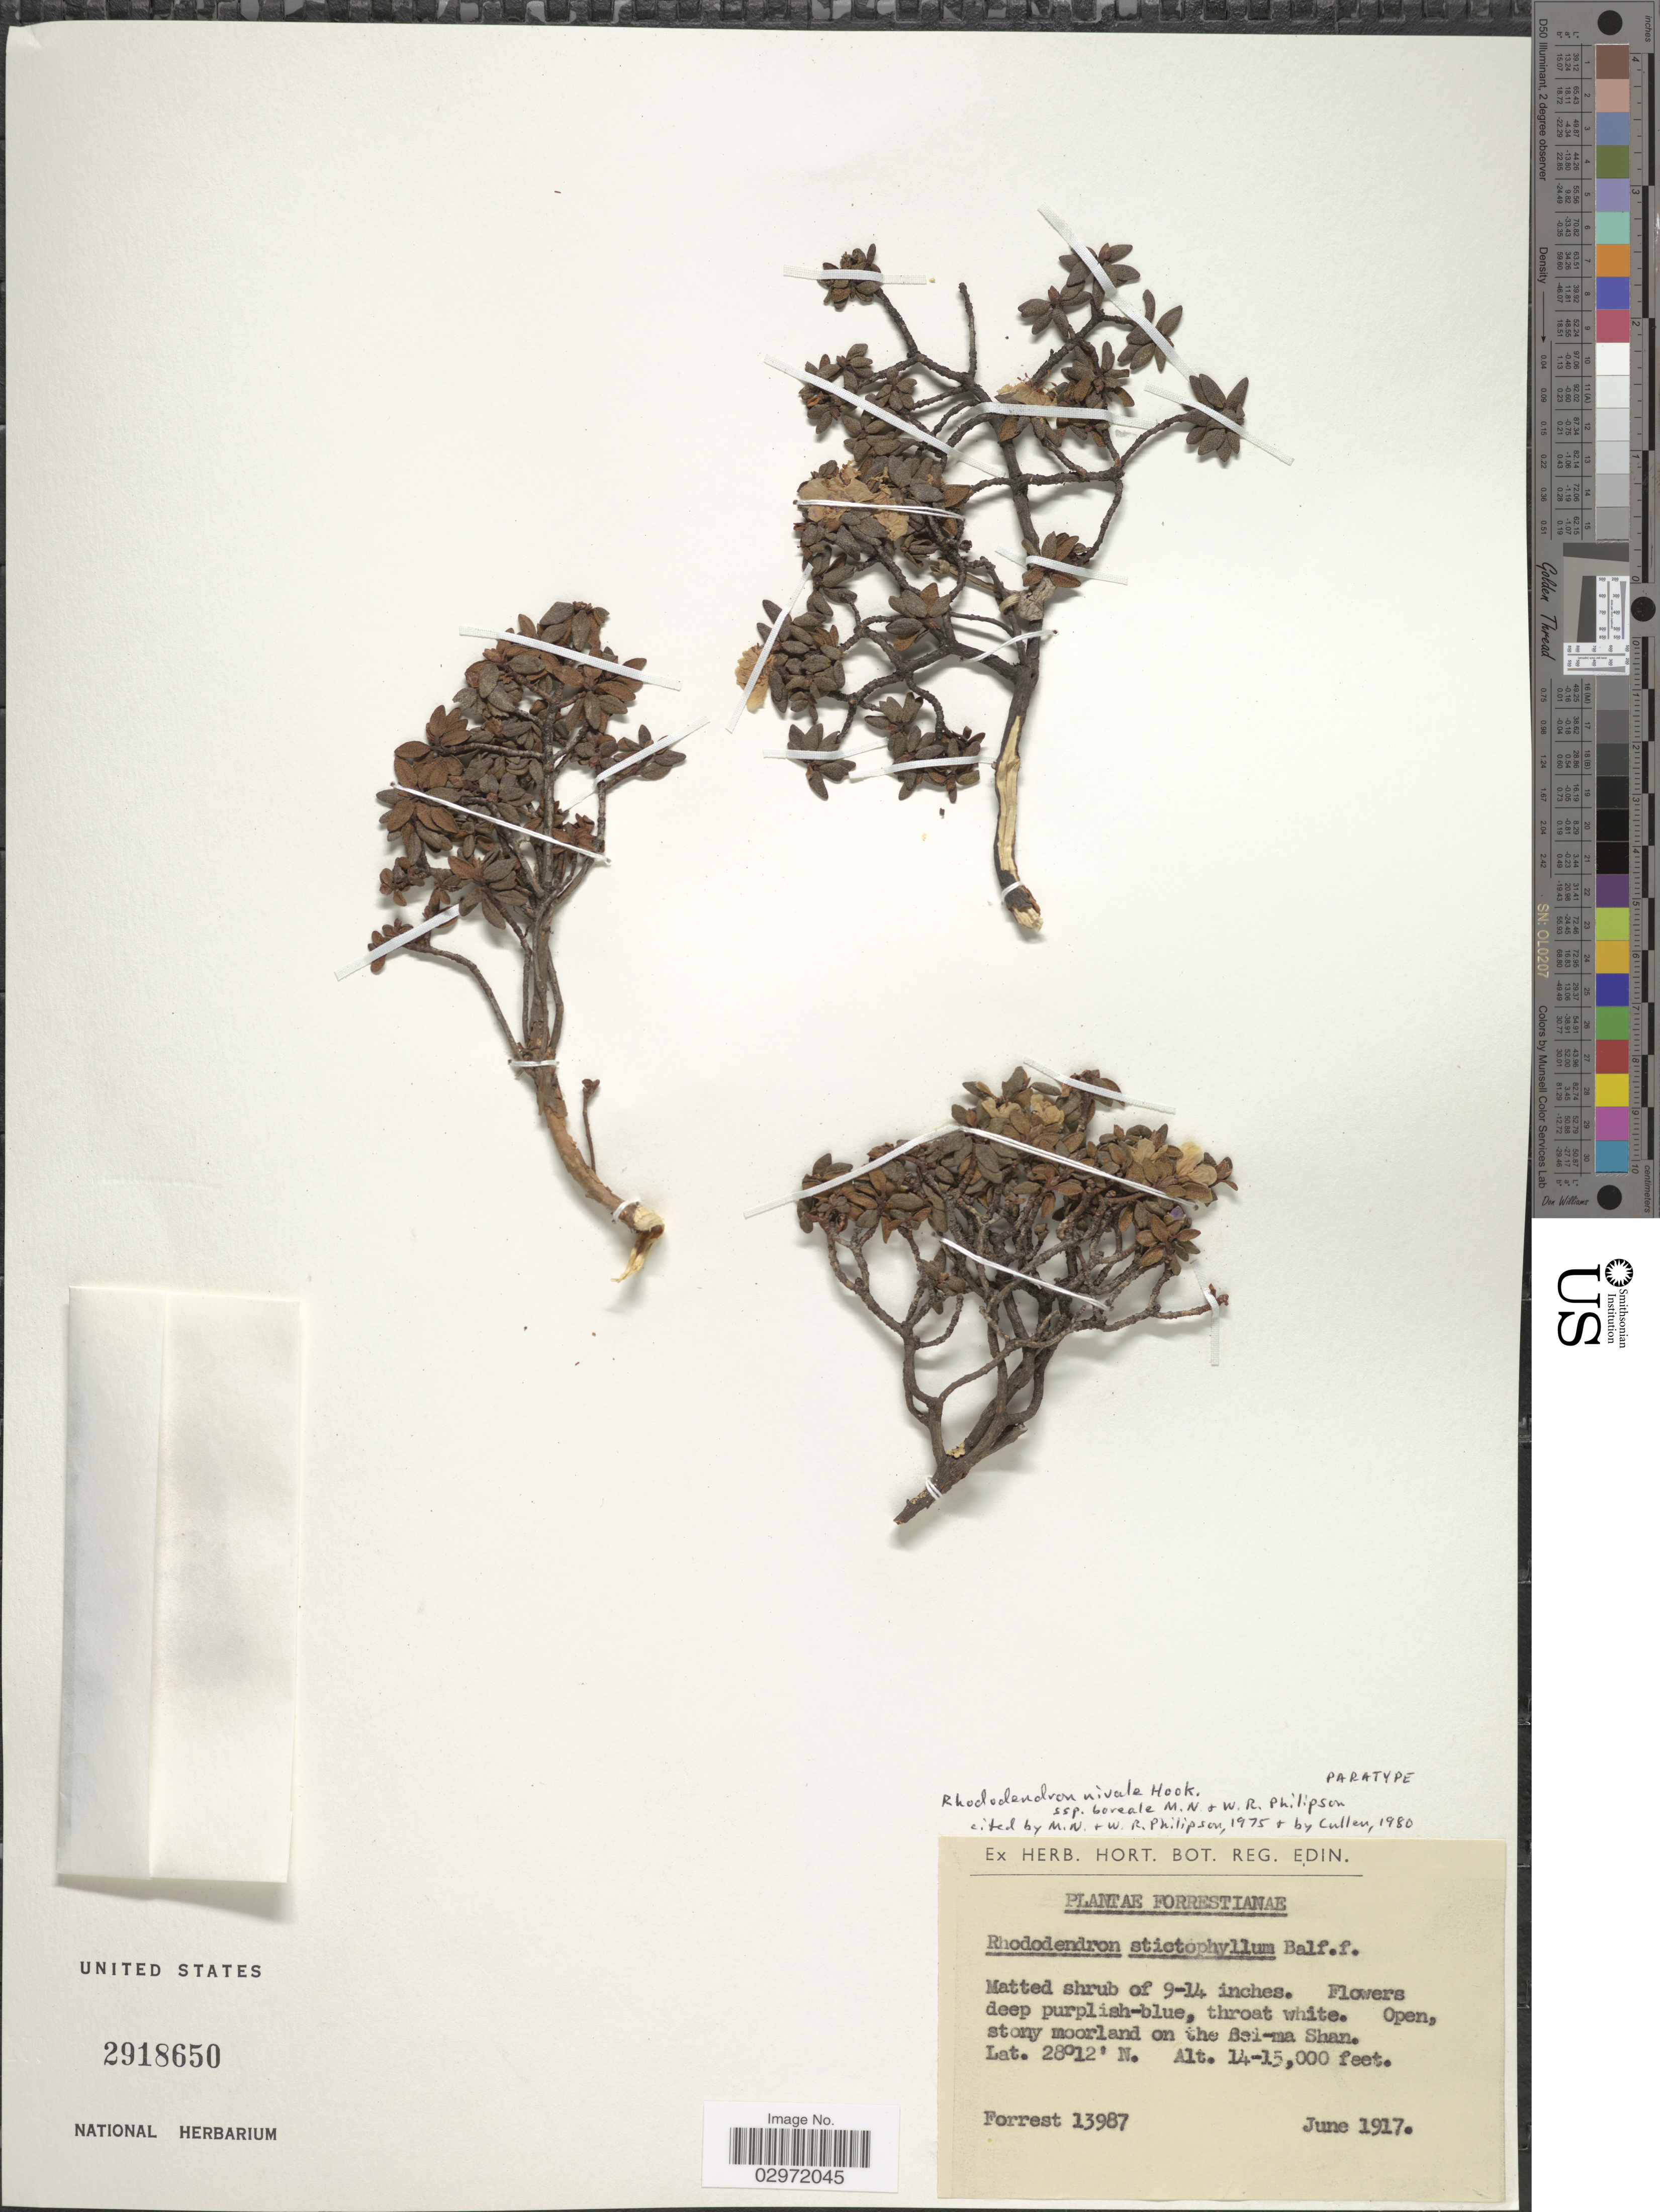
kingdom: Plantae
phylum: Tracheophyta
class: Magnoliopsida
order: Ericales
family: Ericaceae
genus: Rhododendron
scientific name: Rhododendron nivale subsp. boreale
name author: Philipson & M. N. Philipson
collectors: -. Forrest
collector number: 13987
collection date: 1917-06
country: China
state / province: Yunnan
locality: Open stony moorland on the Bei-ma Shan.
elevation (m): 4267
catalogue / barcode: US 2918650